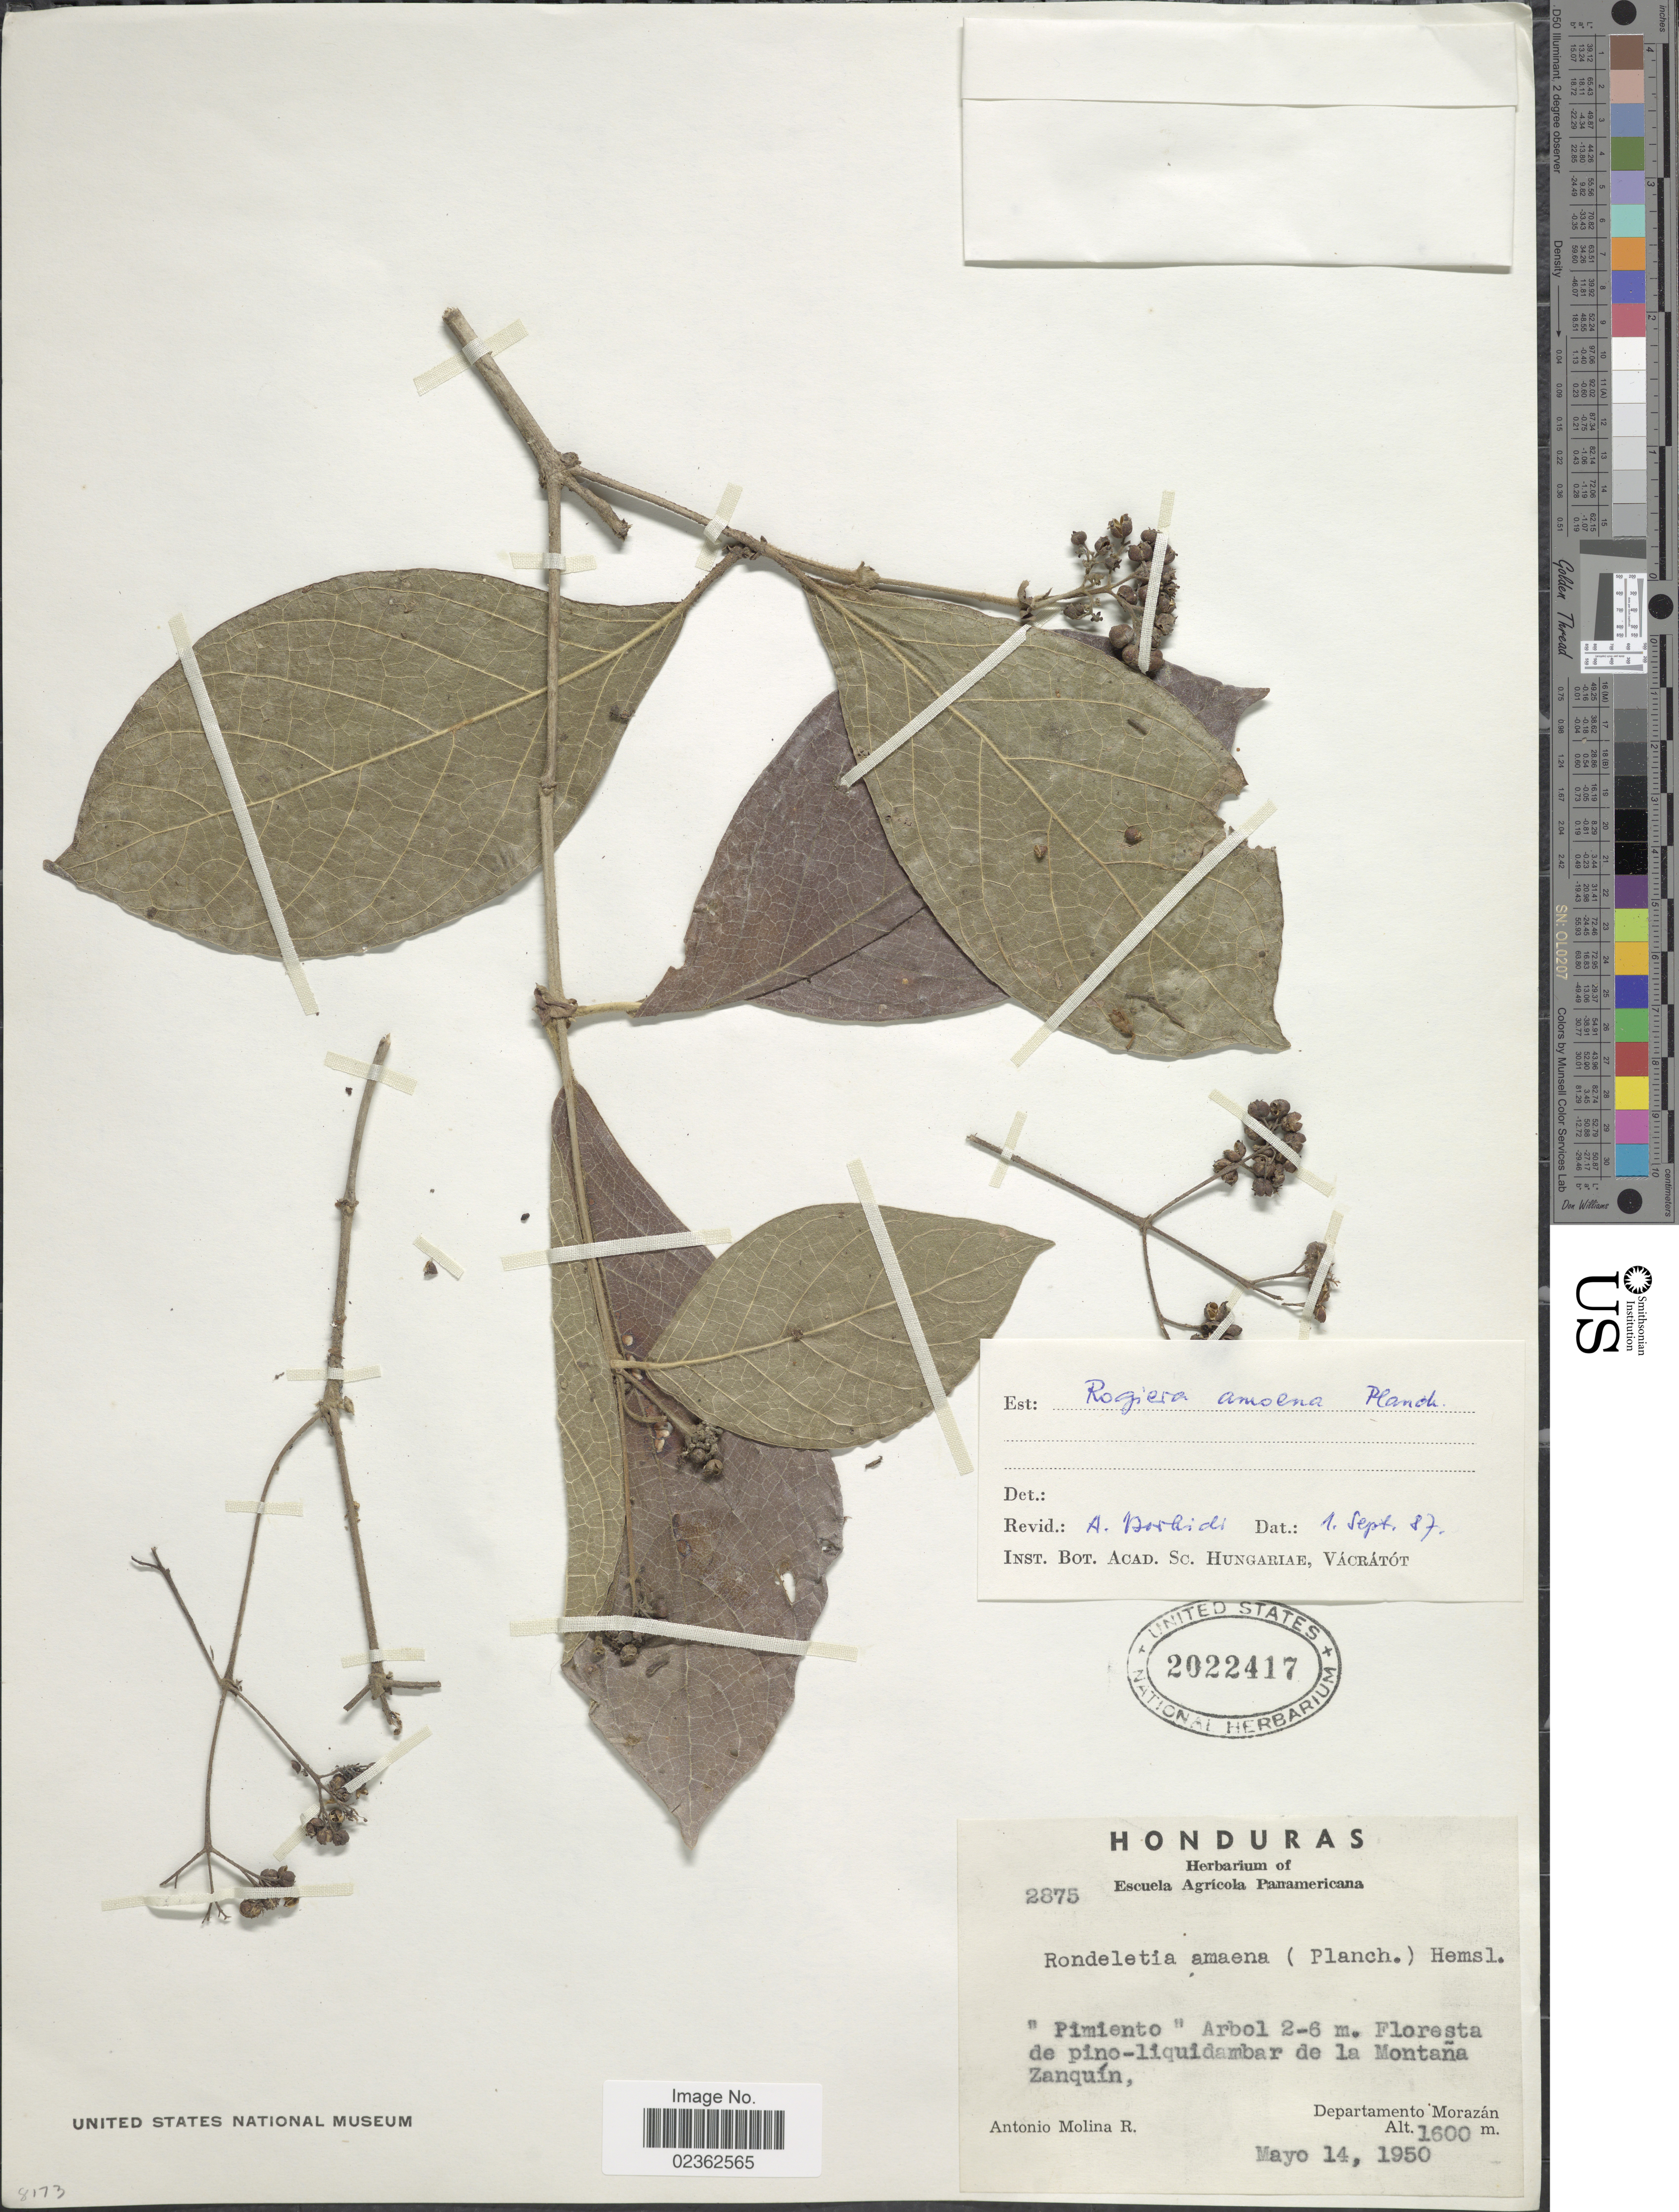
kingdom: Plantae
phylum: Tracheophyta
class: Magnoliopsida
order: Gentianales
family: Rubiaceae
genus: Rogiera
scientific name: Rogiera amoena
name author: Planch.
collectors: A. Molina R.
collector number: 2875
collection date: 1950-05-14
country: Honduras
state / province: Fco. Morazán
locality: Floresta de pino-liquidambar de la Montana Zanquin, Departamento Morazan.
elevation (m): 1600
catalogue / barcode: US 2022417